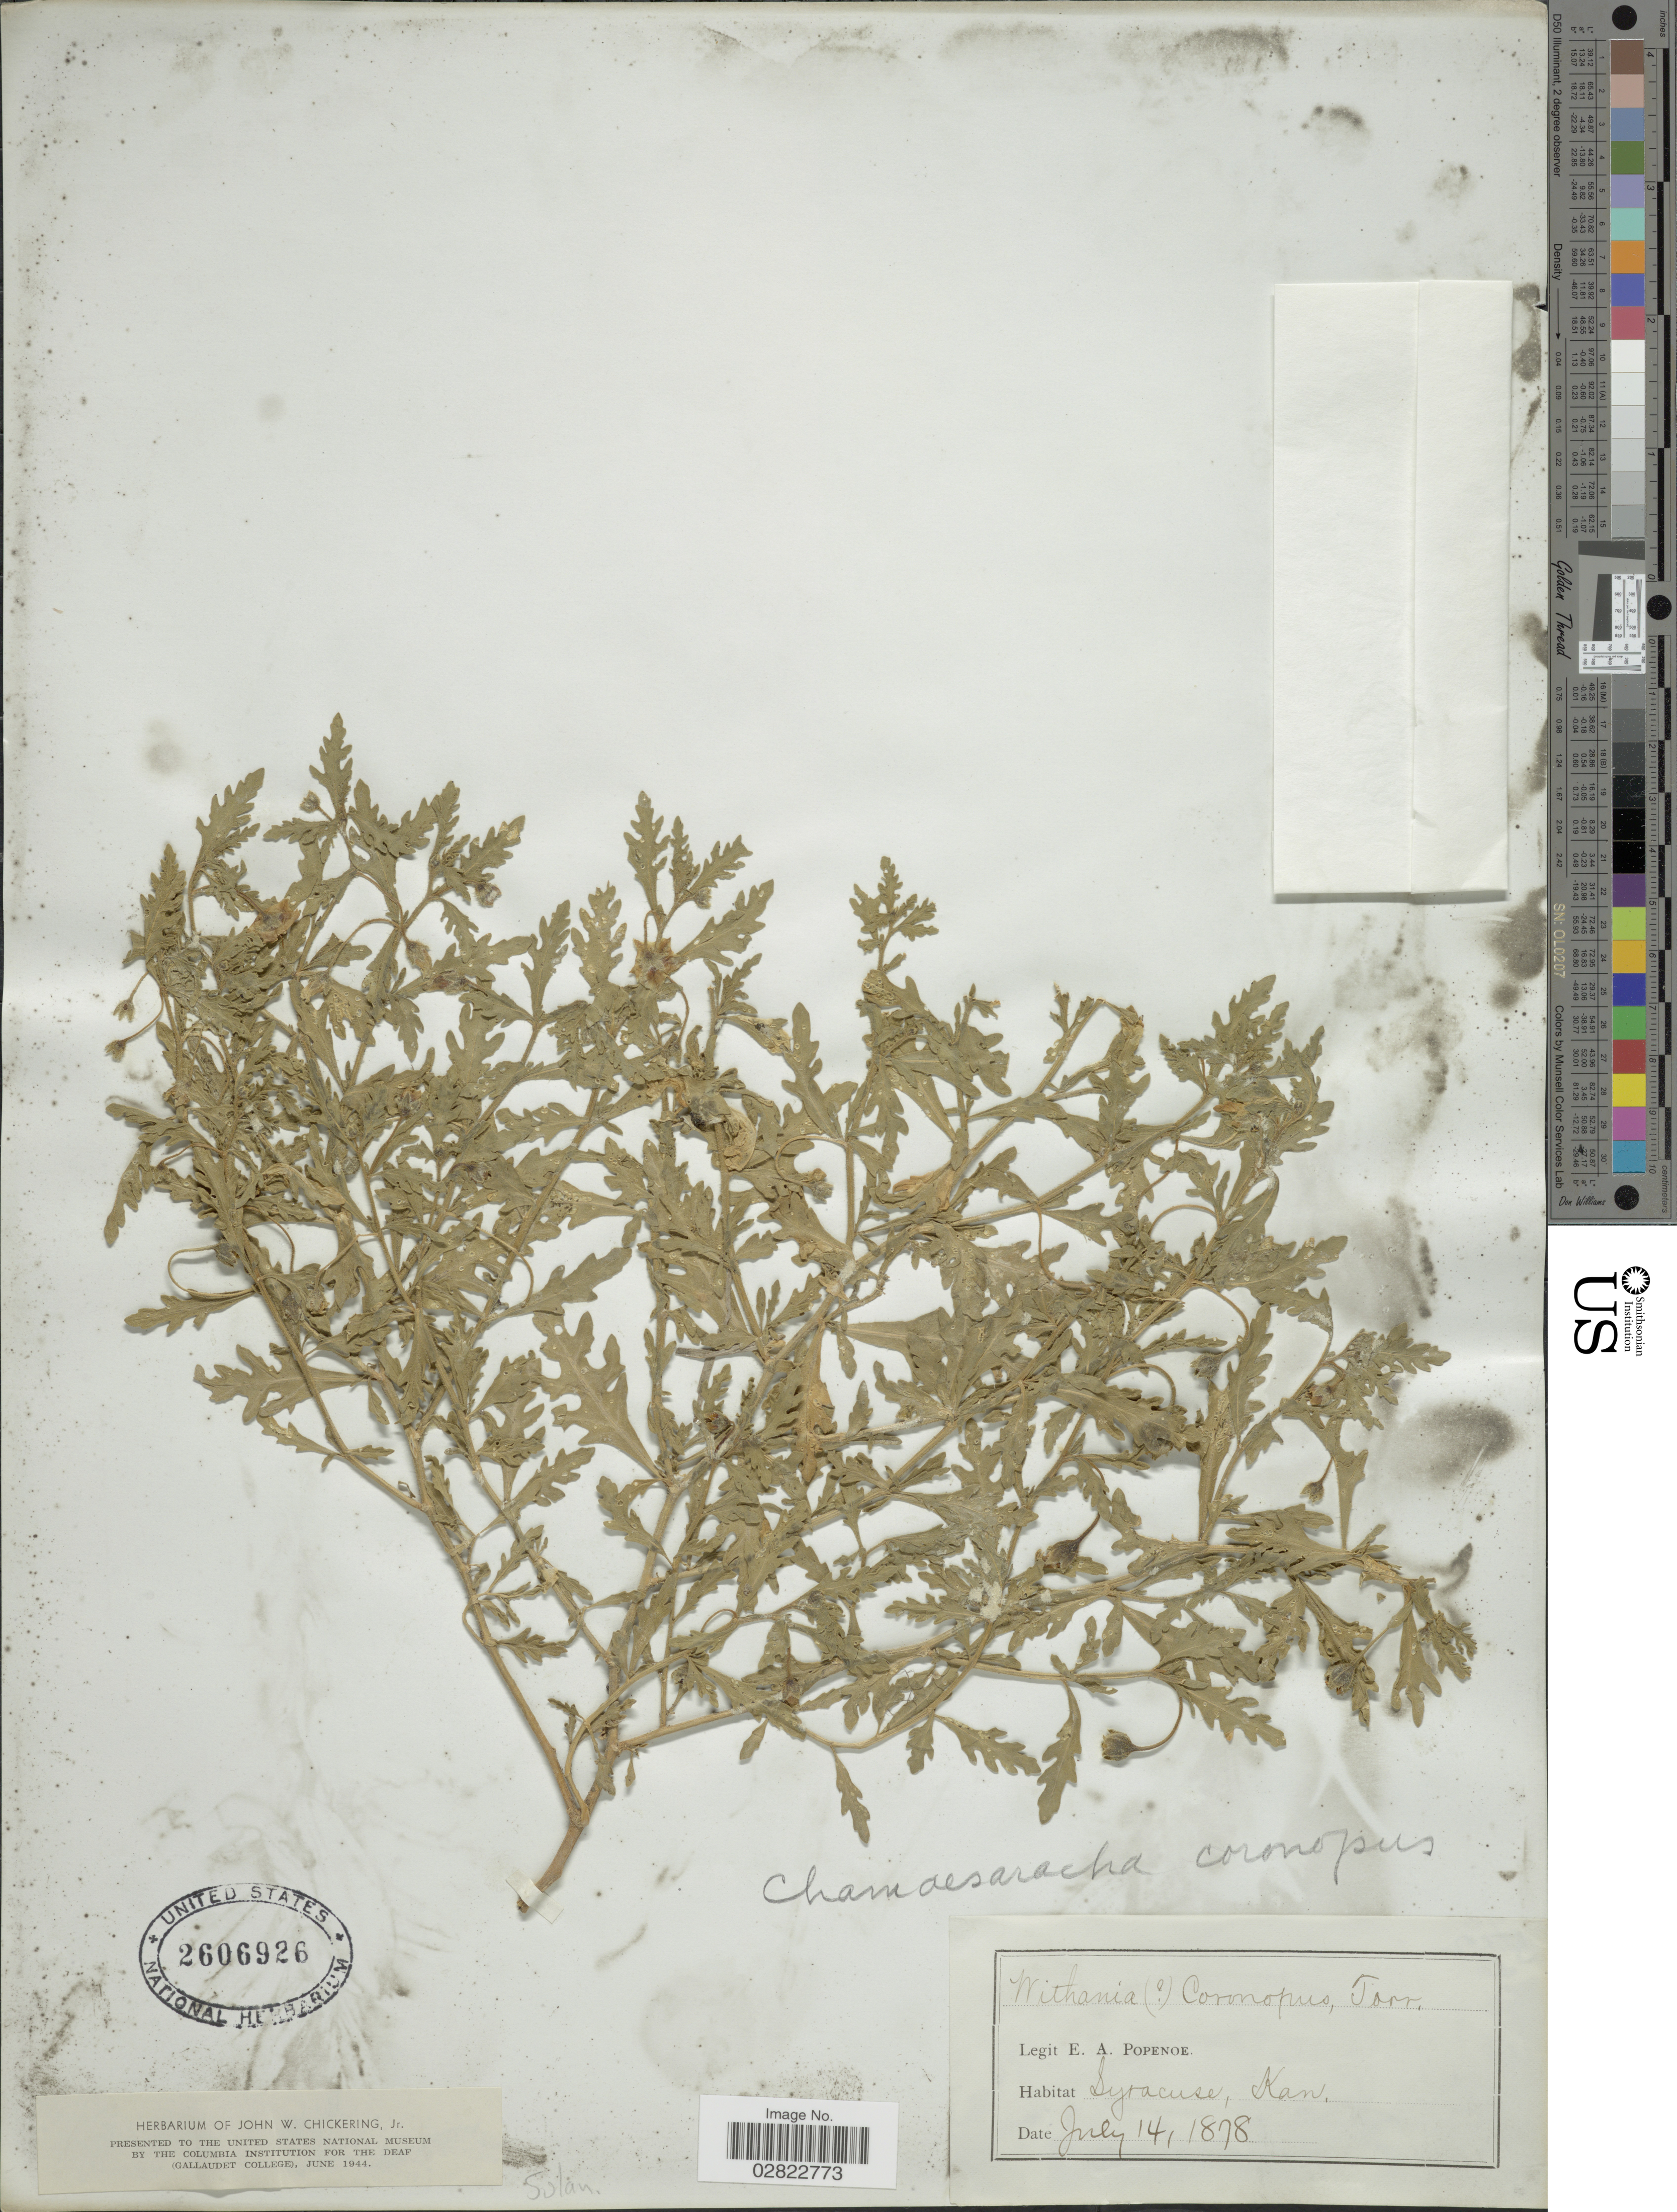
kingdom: Plantae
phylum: Tracheophyta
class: Magnoliopsida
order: Solanales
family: Solanaceae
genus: Chamaesaracha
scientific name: Chamaesaracha coronopus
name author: (Dunal) A. Gray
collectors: E. A. Popenoe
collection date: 1878-07-14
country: United States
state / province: Kansas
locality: Syracuse.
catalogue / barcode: US 2606926